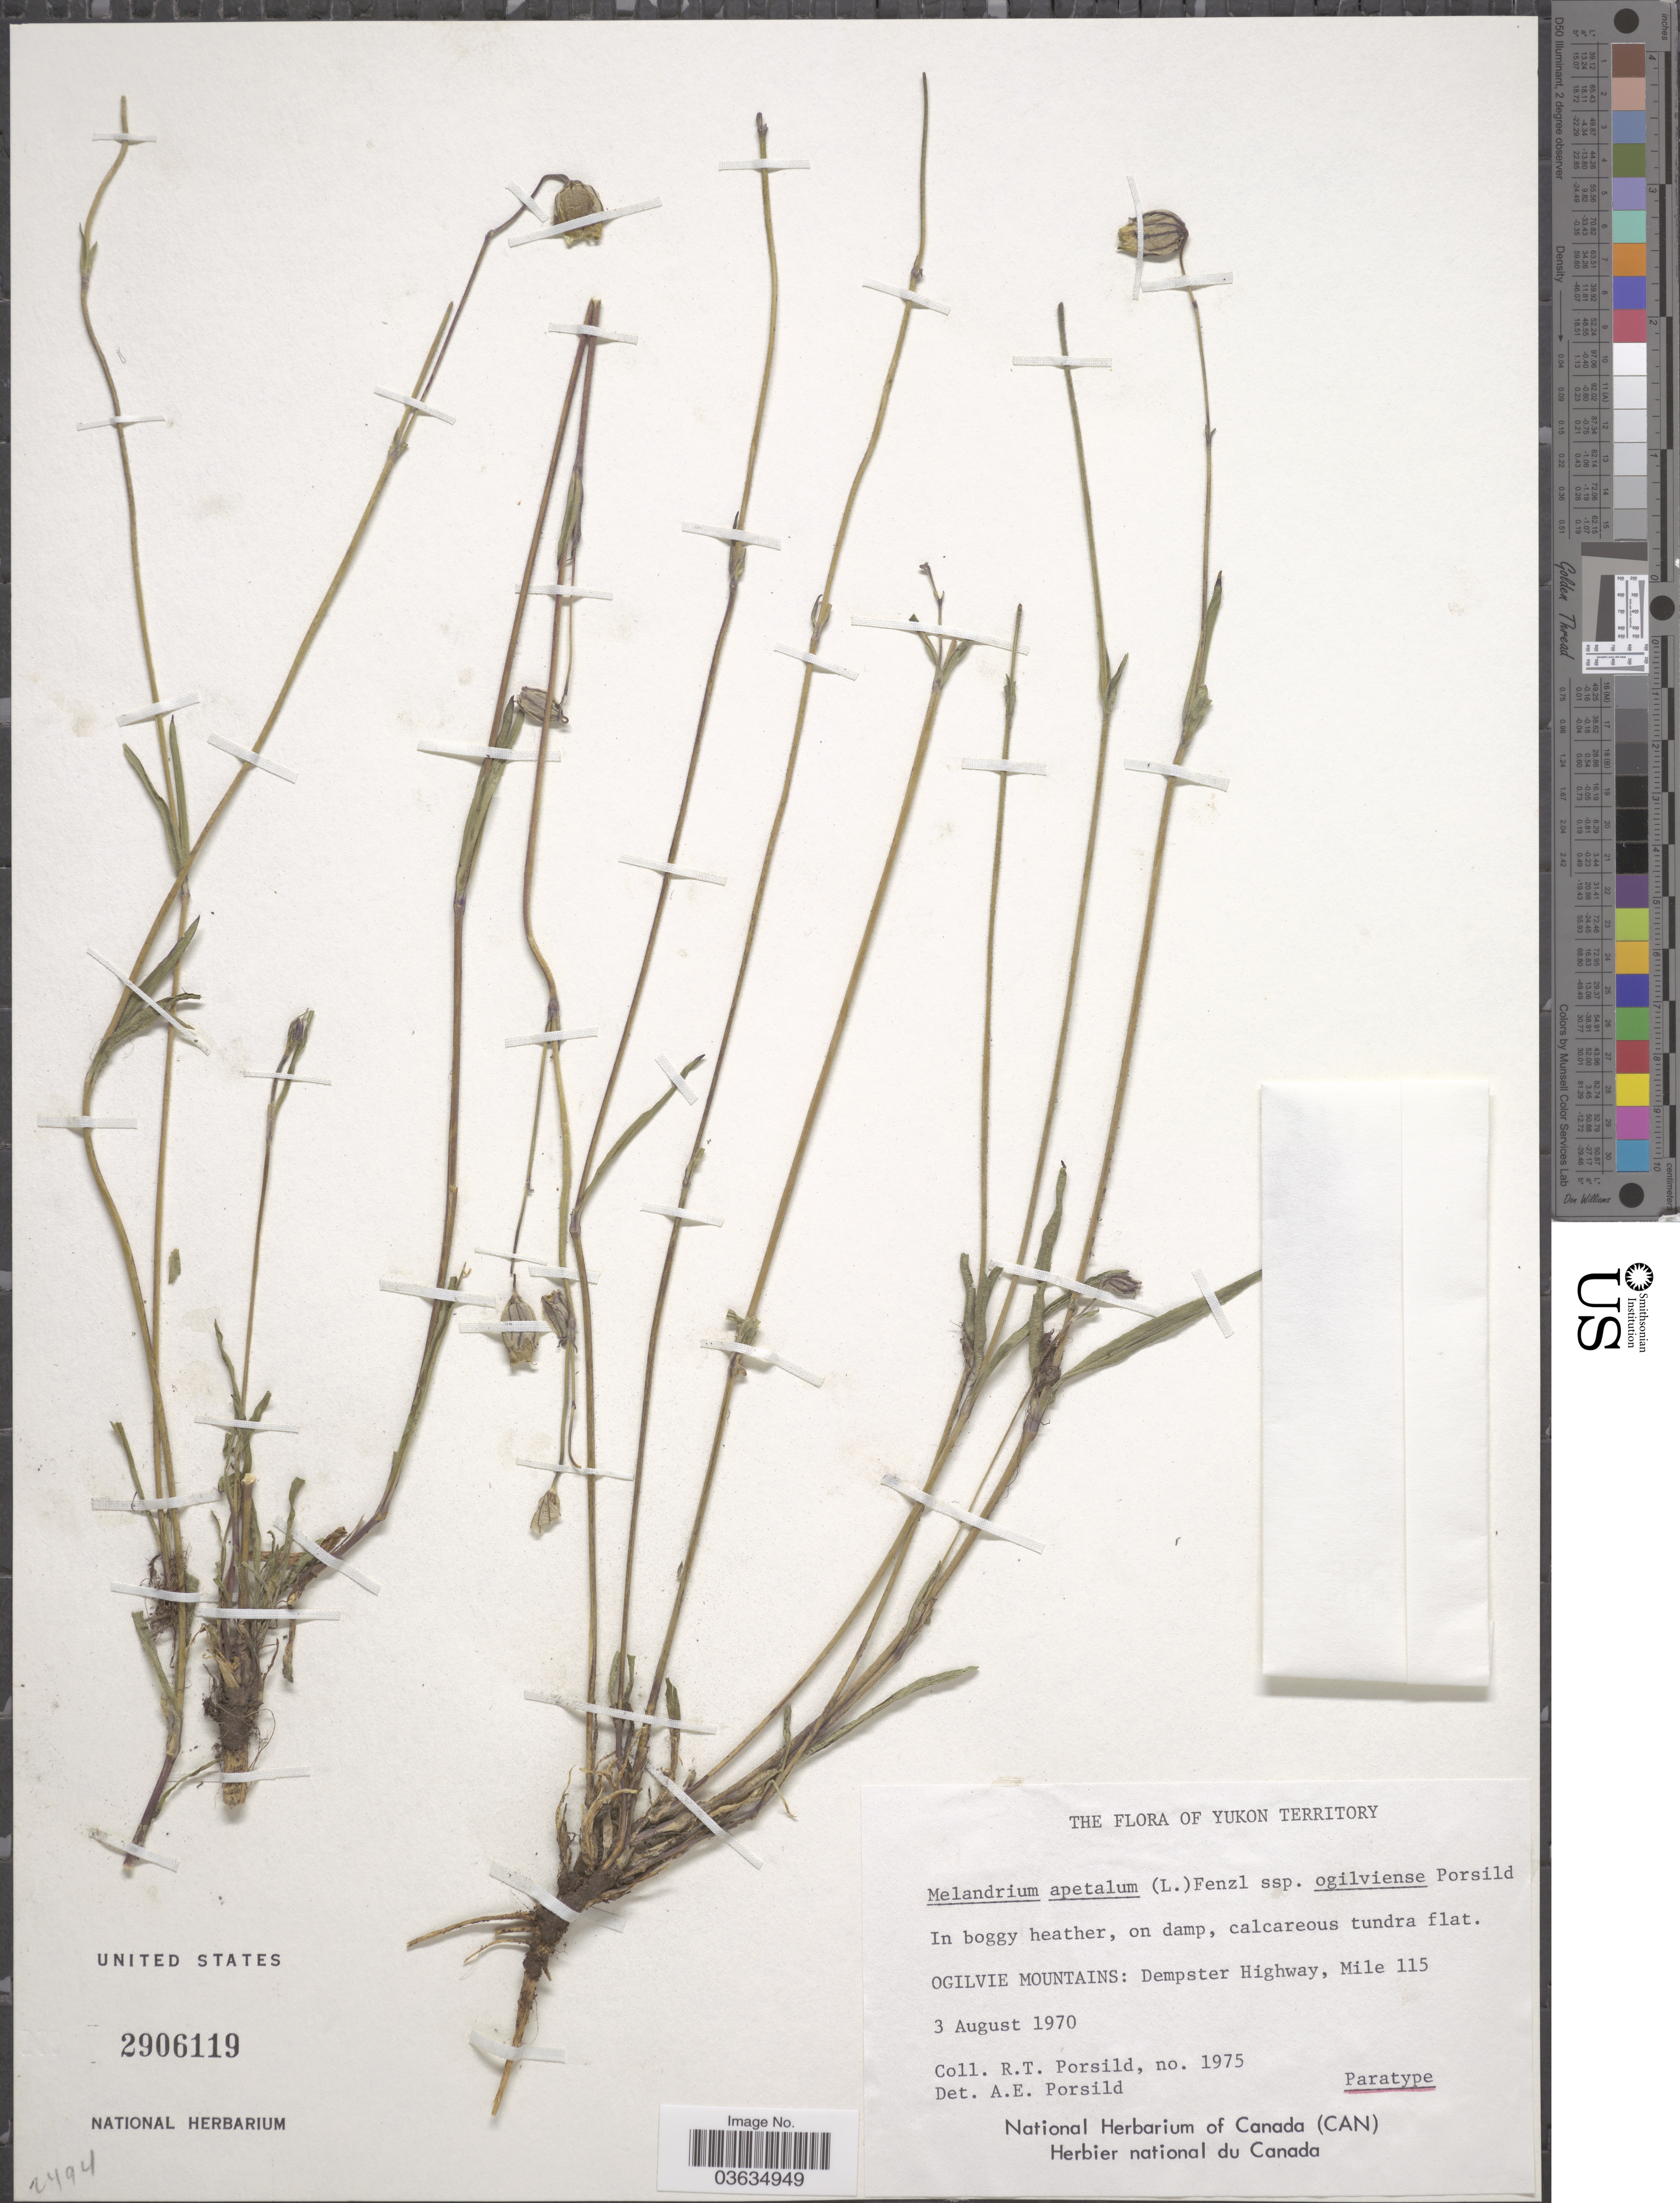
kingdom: Plantae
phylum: Tracheophyta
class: Magnoliopsida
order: Caryophyllales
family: Caryophyllaceae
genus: Silene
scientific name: Silene uralensis var. ogilviensis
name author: (A.E. Porslid) D. F. Brunt.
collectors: R. T. Porsild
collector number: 1975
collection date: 1970-08-03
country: Canada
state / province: Yukon Territory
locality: Ogilvie Mountains: Dempster Highway, Mile 115.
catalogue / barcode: US 2906119